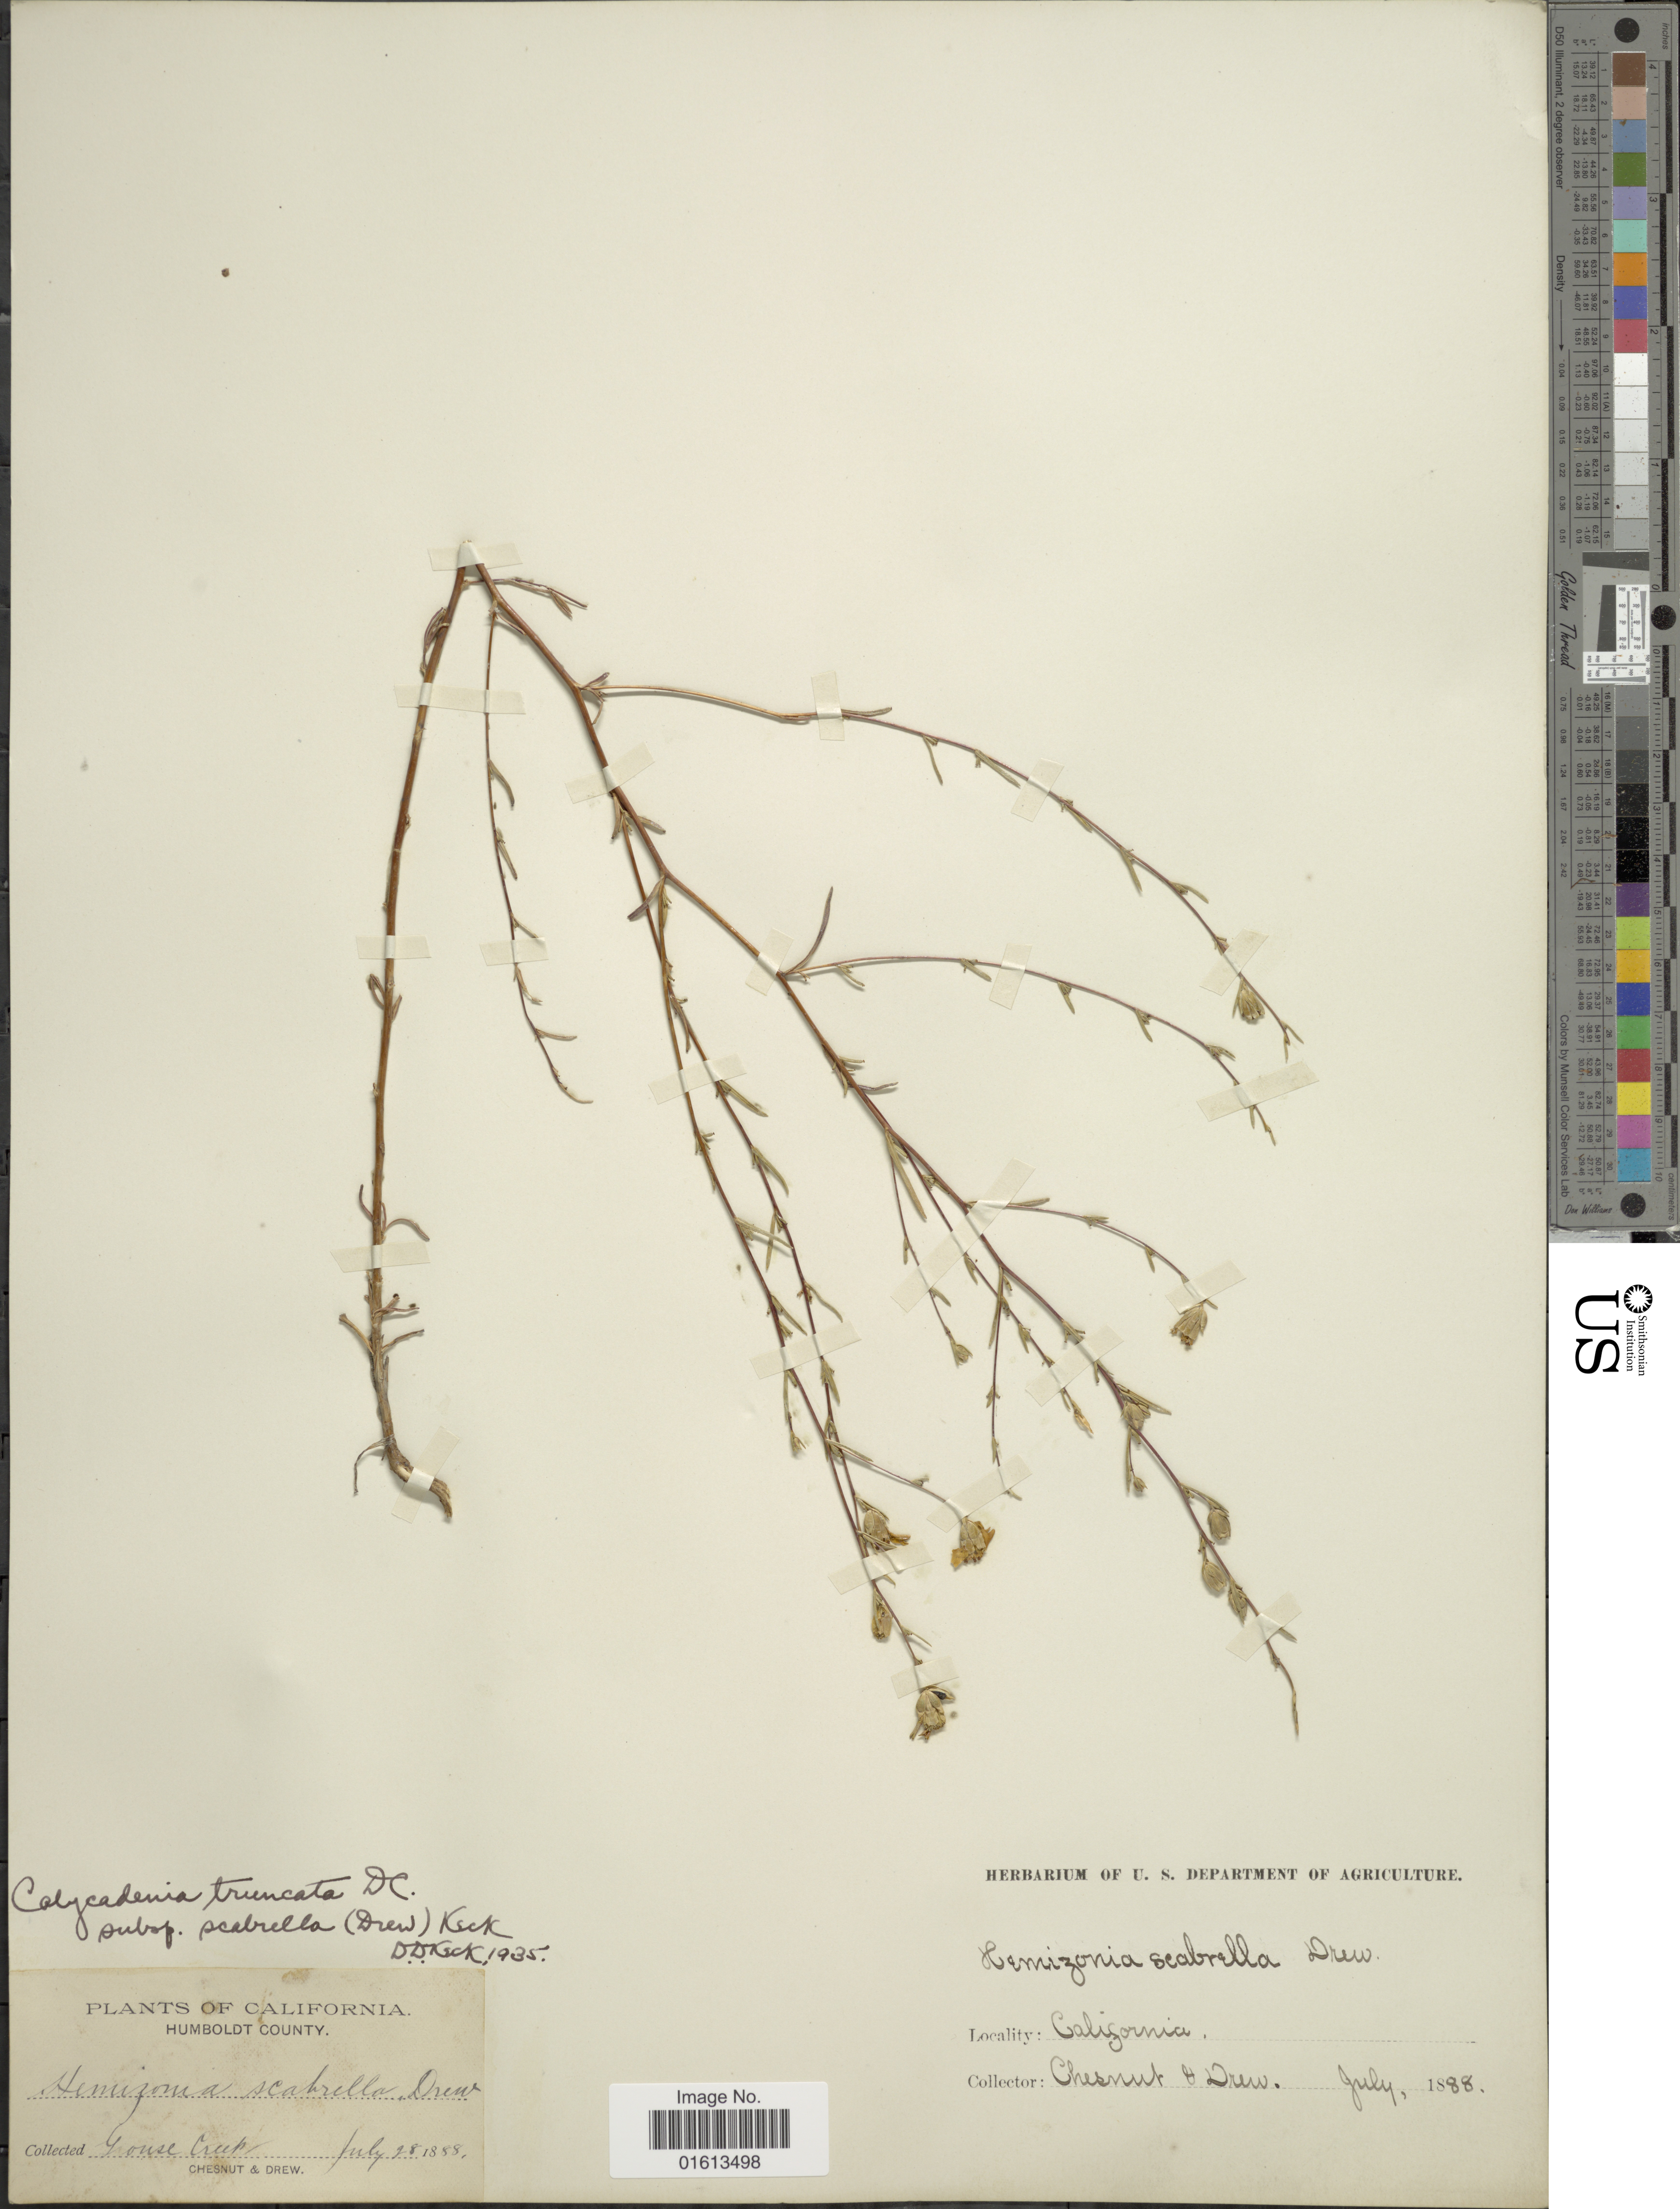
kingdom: Plantae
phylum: Tracheophyta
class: Magnoliopsida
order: Asterales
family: Asteraceae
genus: Calycadenia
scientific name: Calycadenia truncata subsp. scabrella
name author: (Drew) D.D. Keck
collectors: V. K. Chesnut & Drew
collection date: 1888-07-28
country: United States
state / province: California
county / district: Humboldt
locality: Humboldt County, Grouse Creek